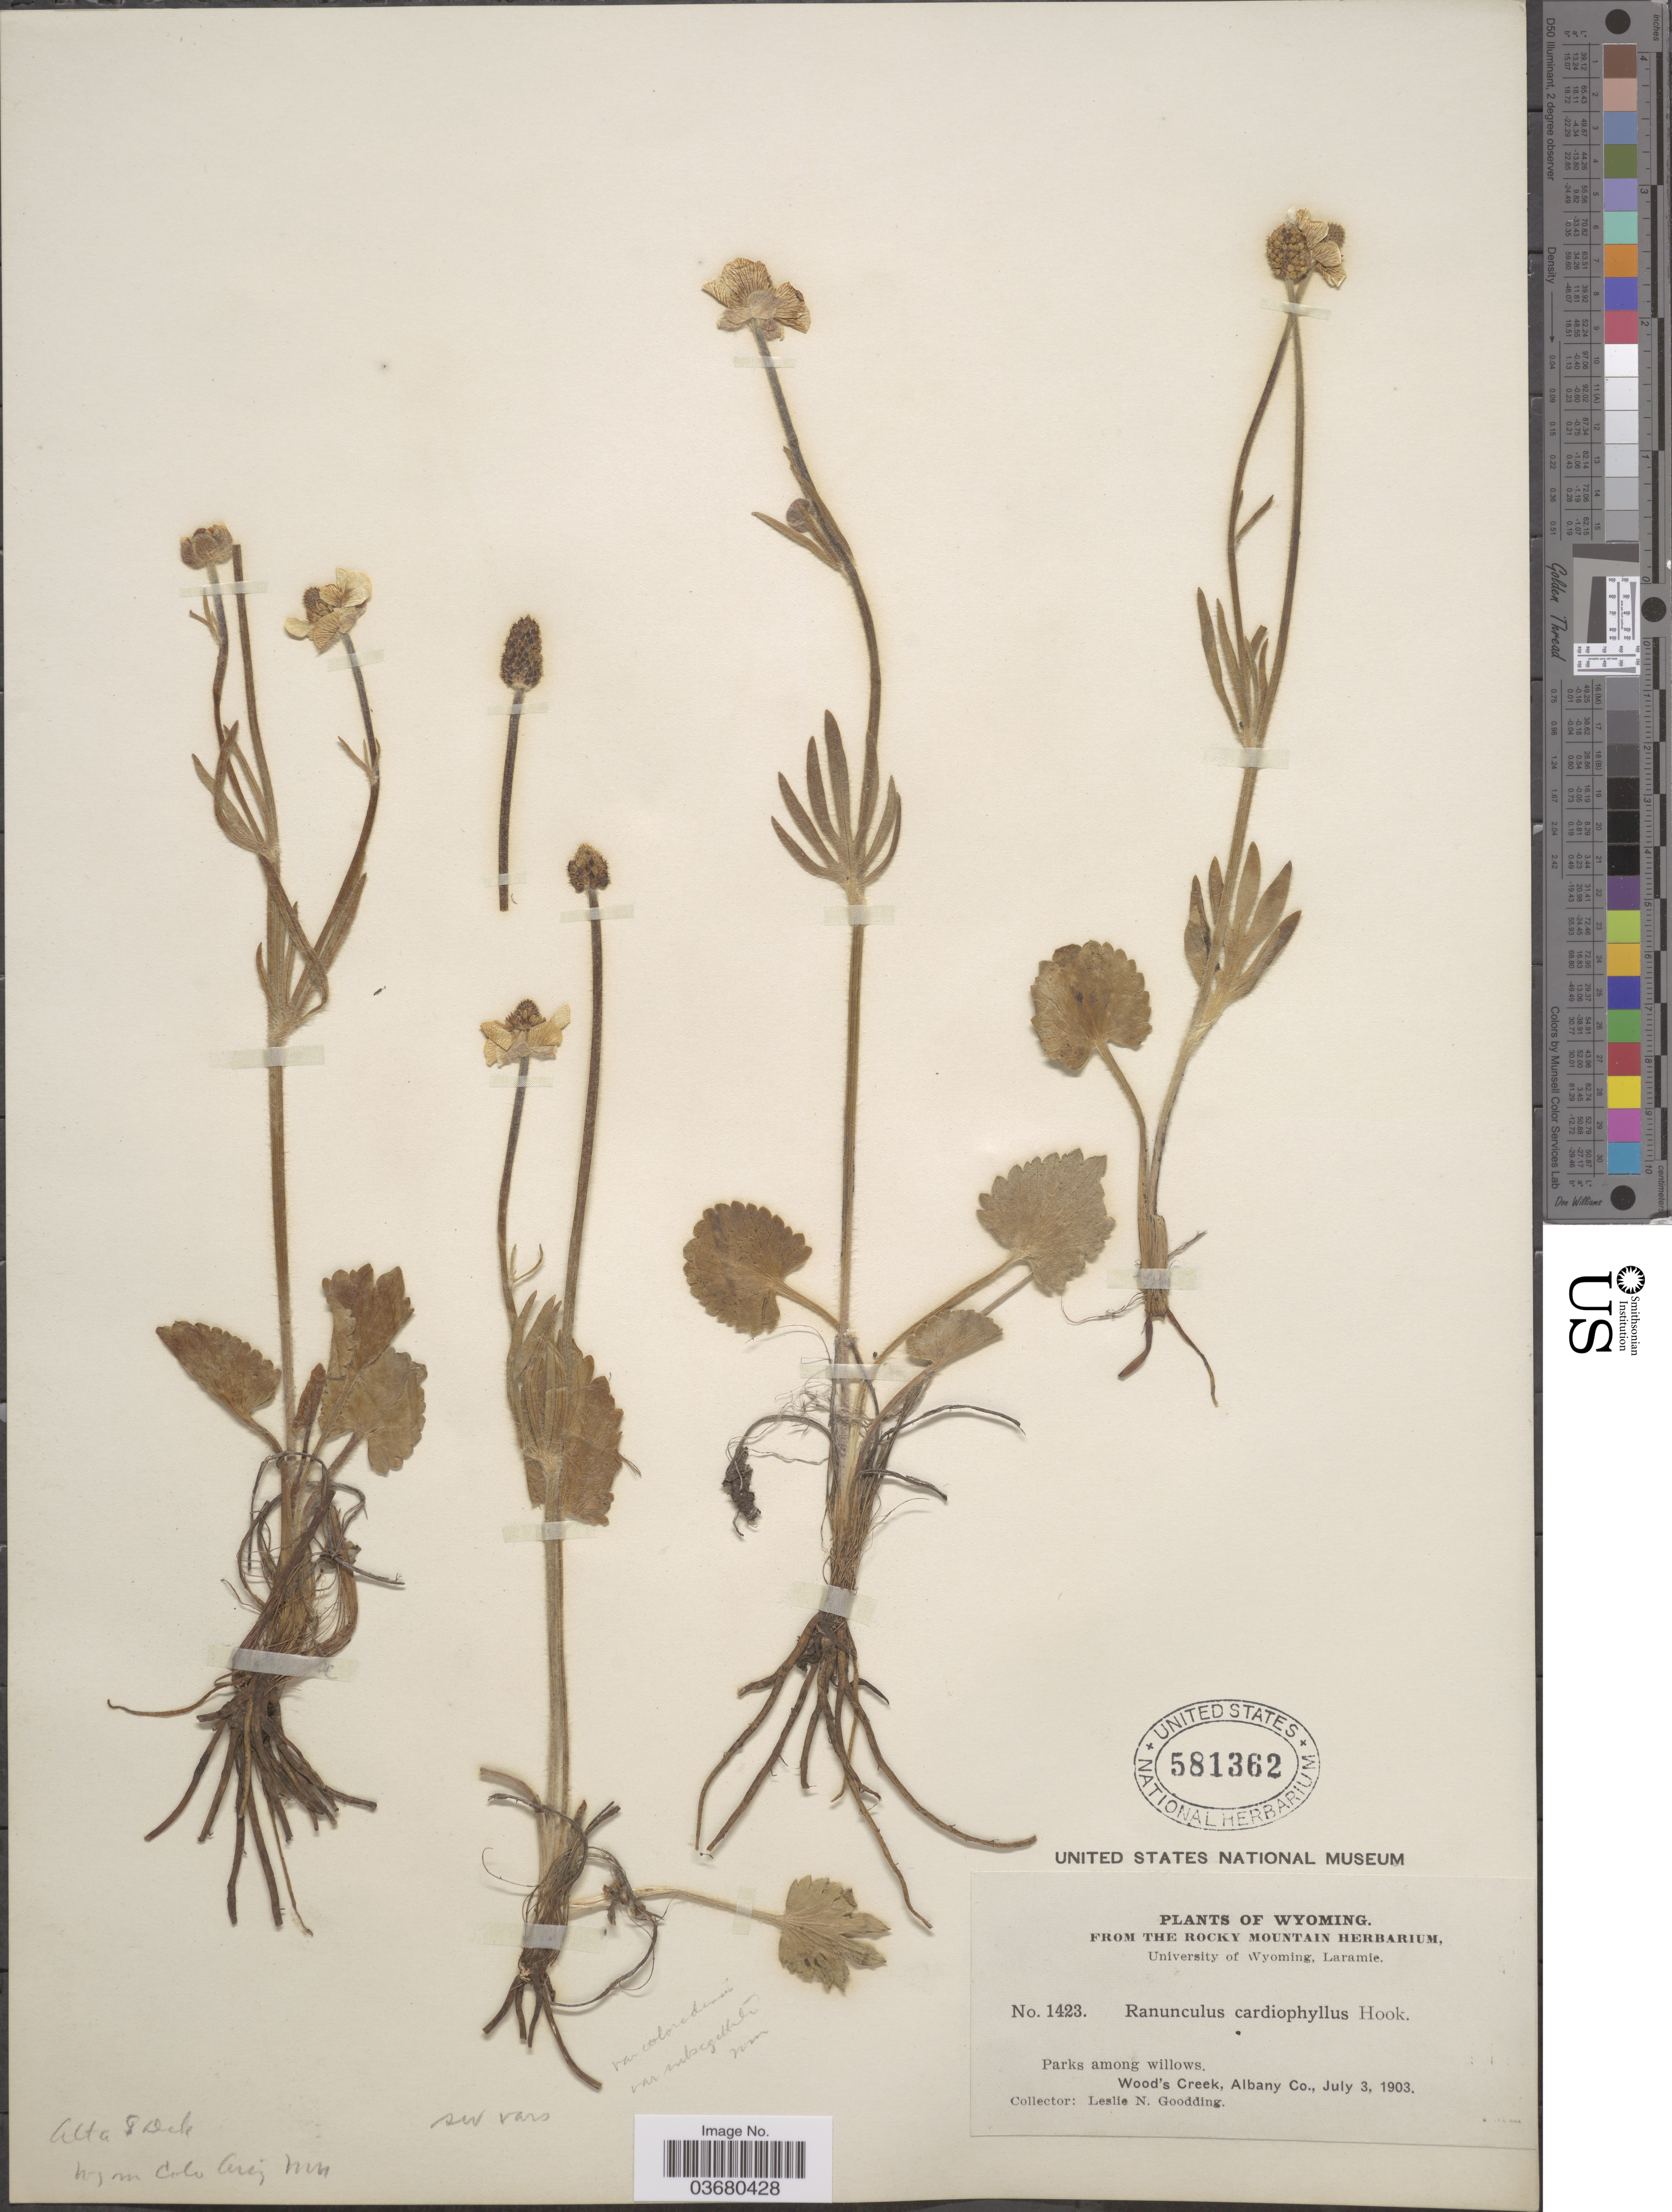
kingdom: Plantae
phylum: Tracheophyta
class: Magnoliopsida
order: Ranunculales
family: Ranunculaceae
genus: Ranunculus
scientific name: Ranunculus cardiophyllus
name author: Hook.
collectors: L. N. Goodding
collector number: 1423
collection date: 1903-07-03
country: United States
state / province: Wyoming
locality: Wood's Creek, Albany Co.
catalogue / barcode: US 581362